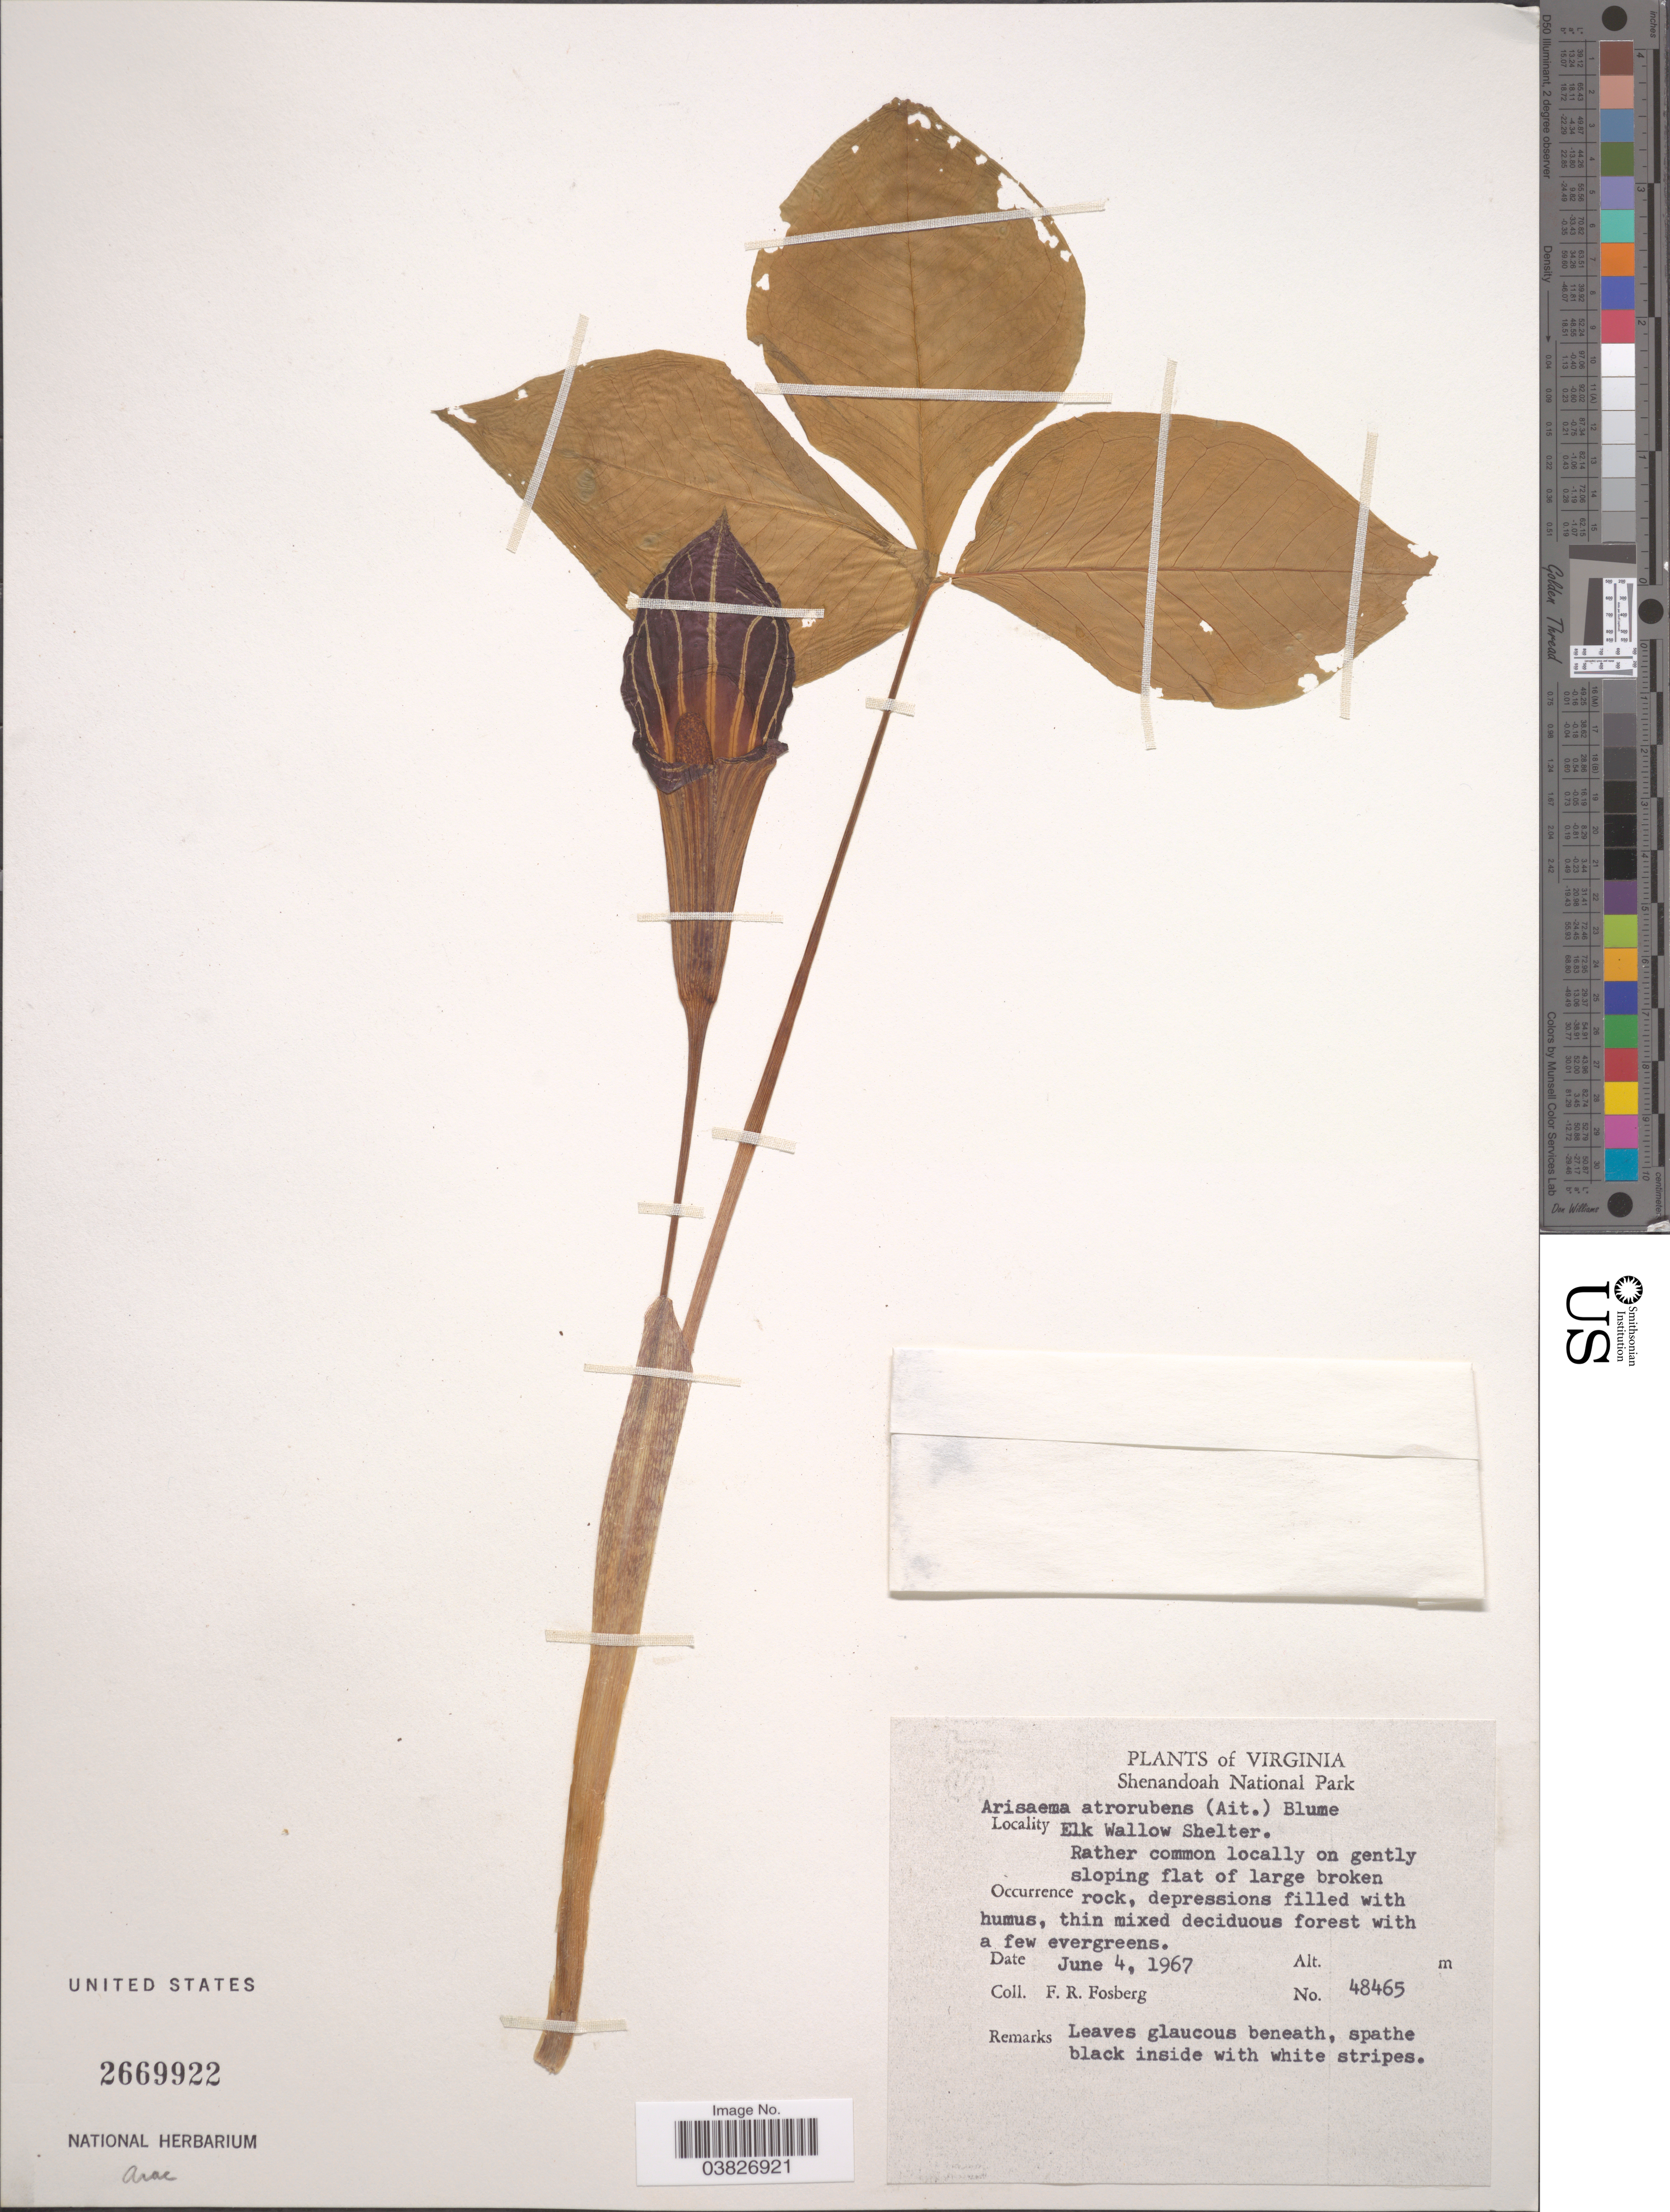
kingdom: Plantae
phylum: Tracheophyta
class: Liliopsida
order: Alismatales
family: Araceae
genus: Arisaema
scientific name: Arisaema atrorubens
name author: (Aiton) Blume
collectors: F. R. Fosberg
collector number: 48465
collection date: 1967-06-04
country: United States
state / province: Virginia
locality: Shenandoah National Park. Elk Wallow Shelter.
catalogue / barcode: US 2669922